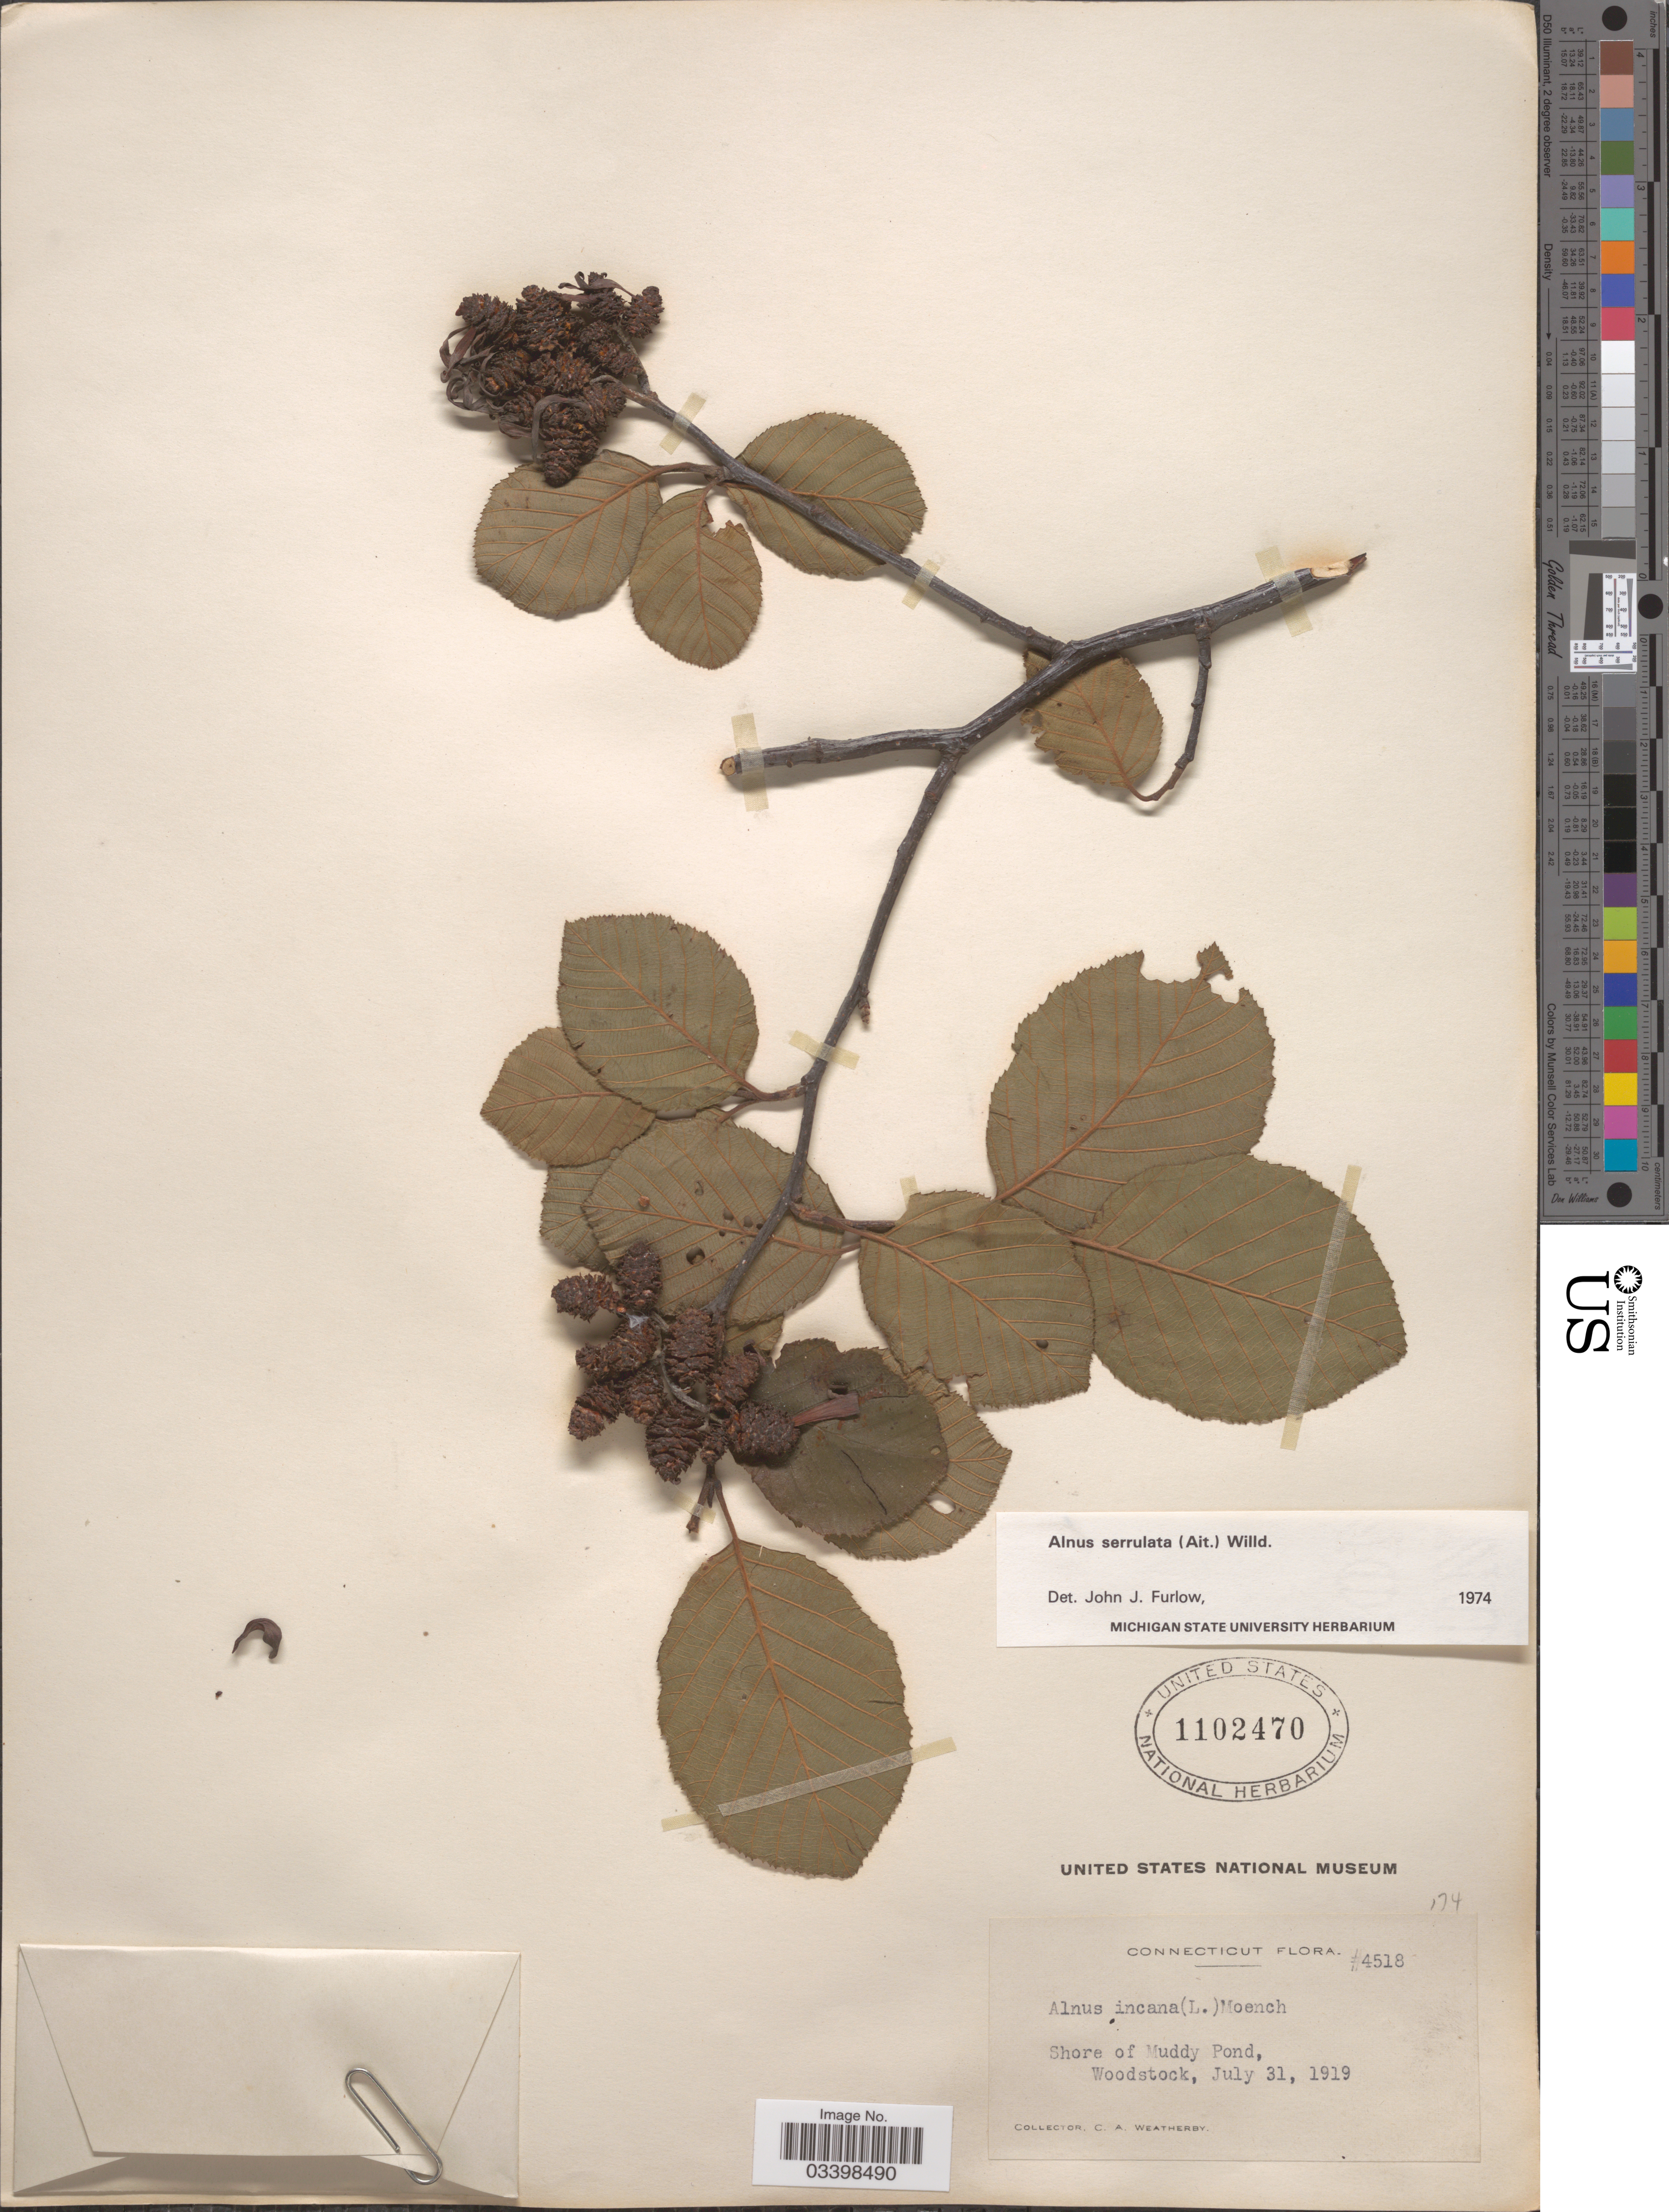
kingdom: Plantae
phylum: Tracheophyta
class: Magnoliopsida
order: Fagales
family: Betulaceae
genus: Alnus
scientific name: Alnus serrulata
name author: (Aiton) Willd.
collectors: C. A. Weatherby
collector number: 4518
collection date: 1919-07-31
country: United States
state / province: Connecticut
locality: Shore of Muddy Pond.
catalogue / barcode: US 1102470